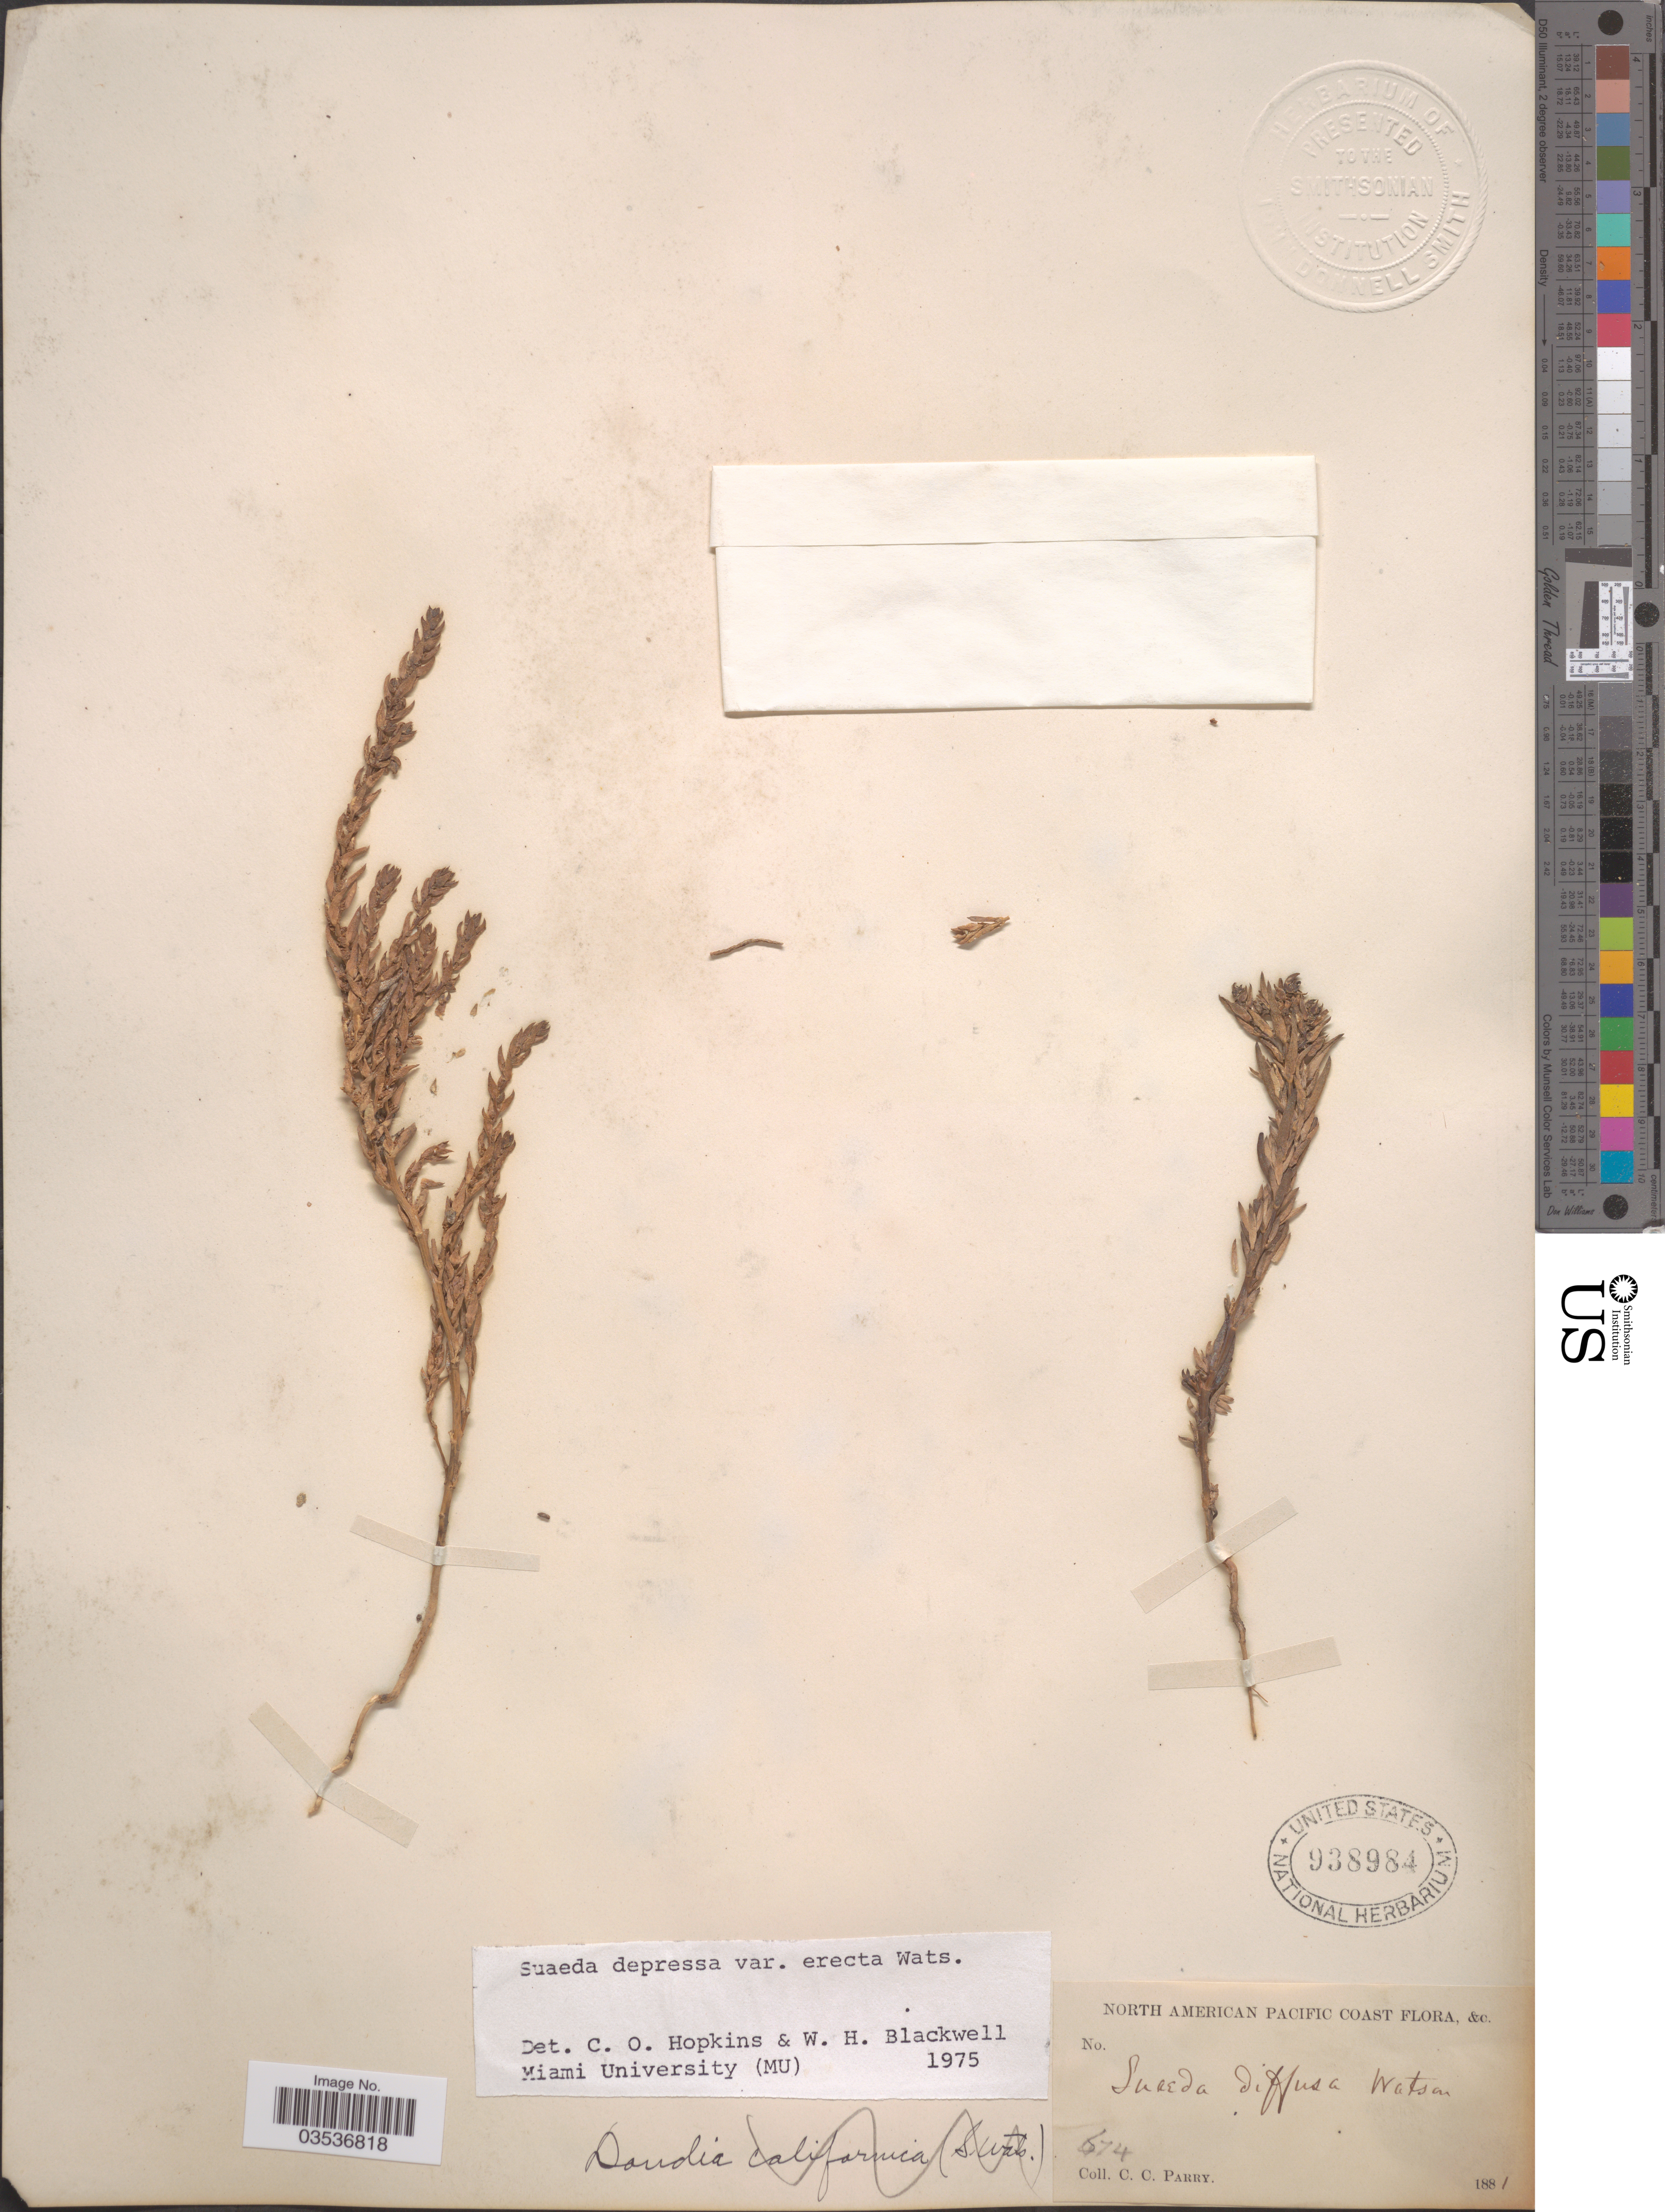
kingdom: Plantae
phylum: Tracheophyta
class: Magnoliopsida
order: Caryophyllales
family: Amaranthaceae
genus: Suaeda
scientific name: Suaeda depressa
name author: (Pursh) S. Watson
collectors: C. C. Parry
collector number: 674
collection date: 1881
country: United States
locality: Pacific Coast.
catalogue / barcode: US 938984